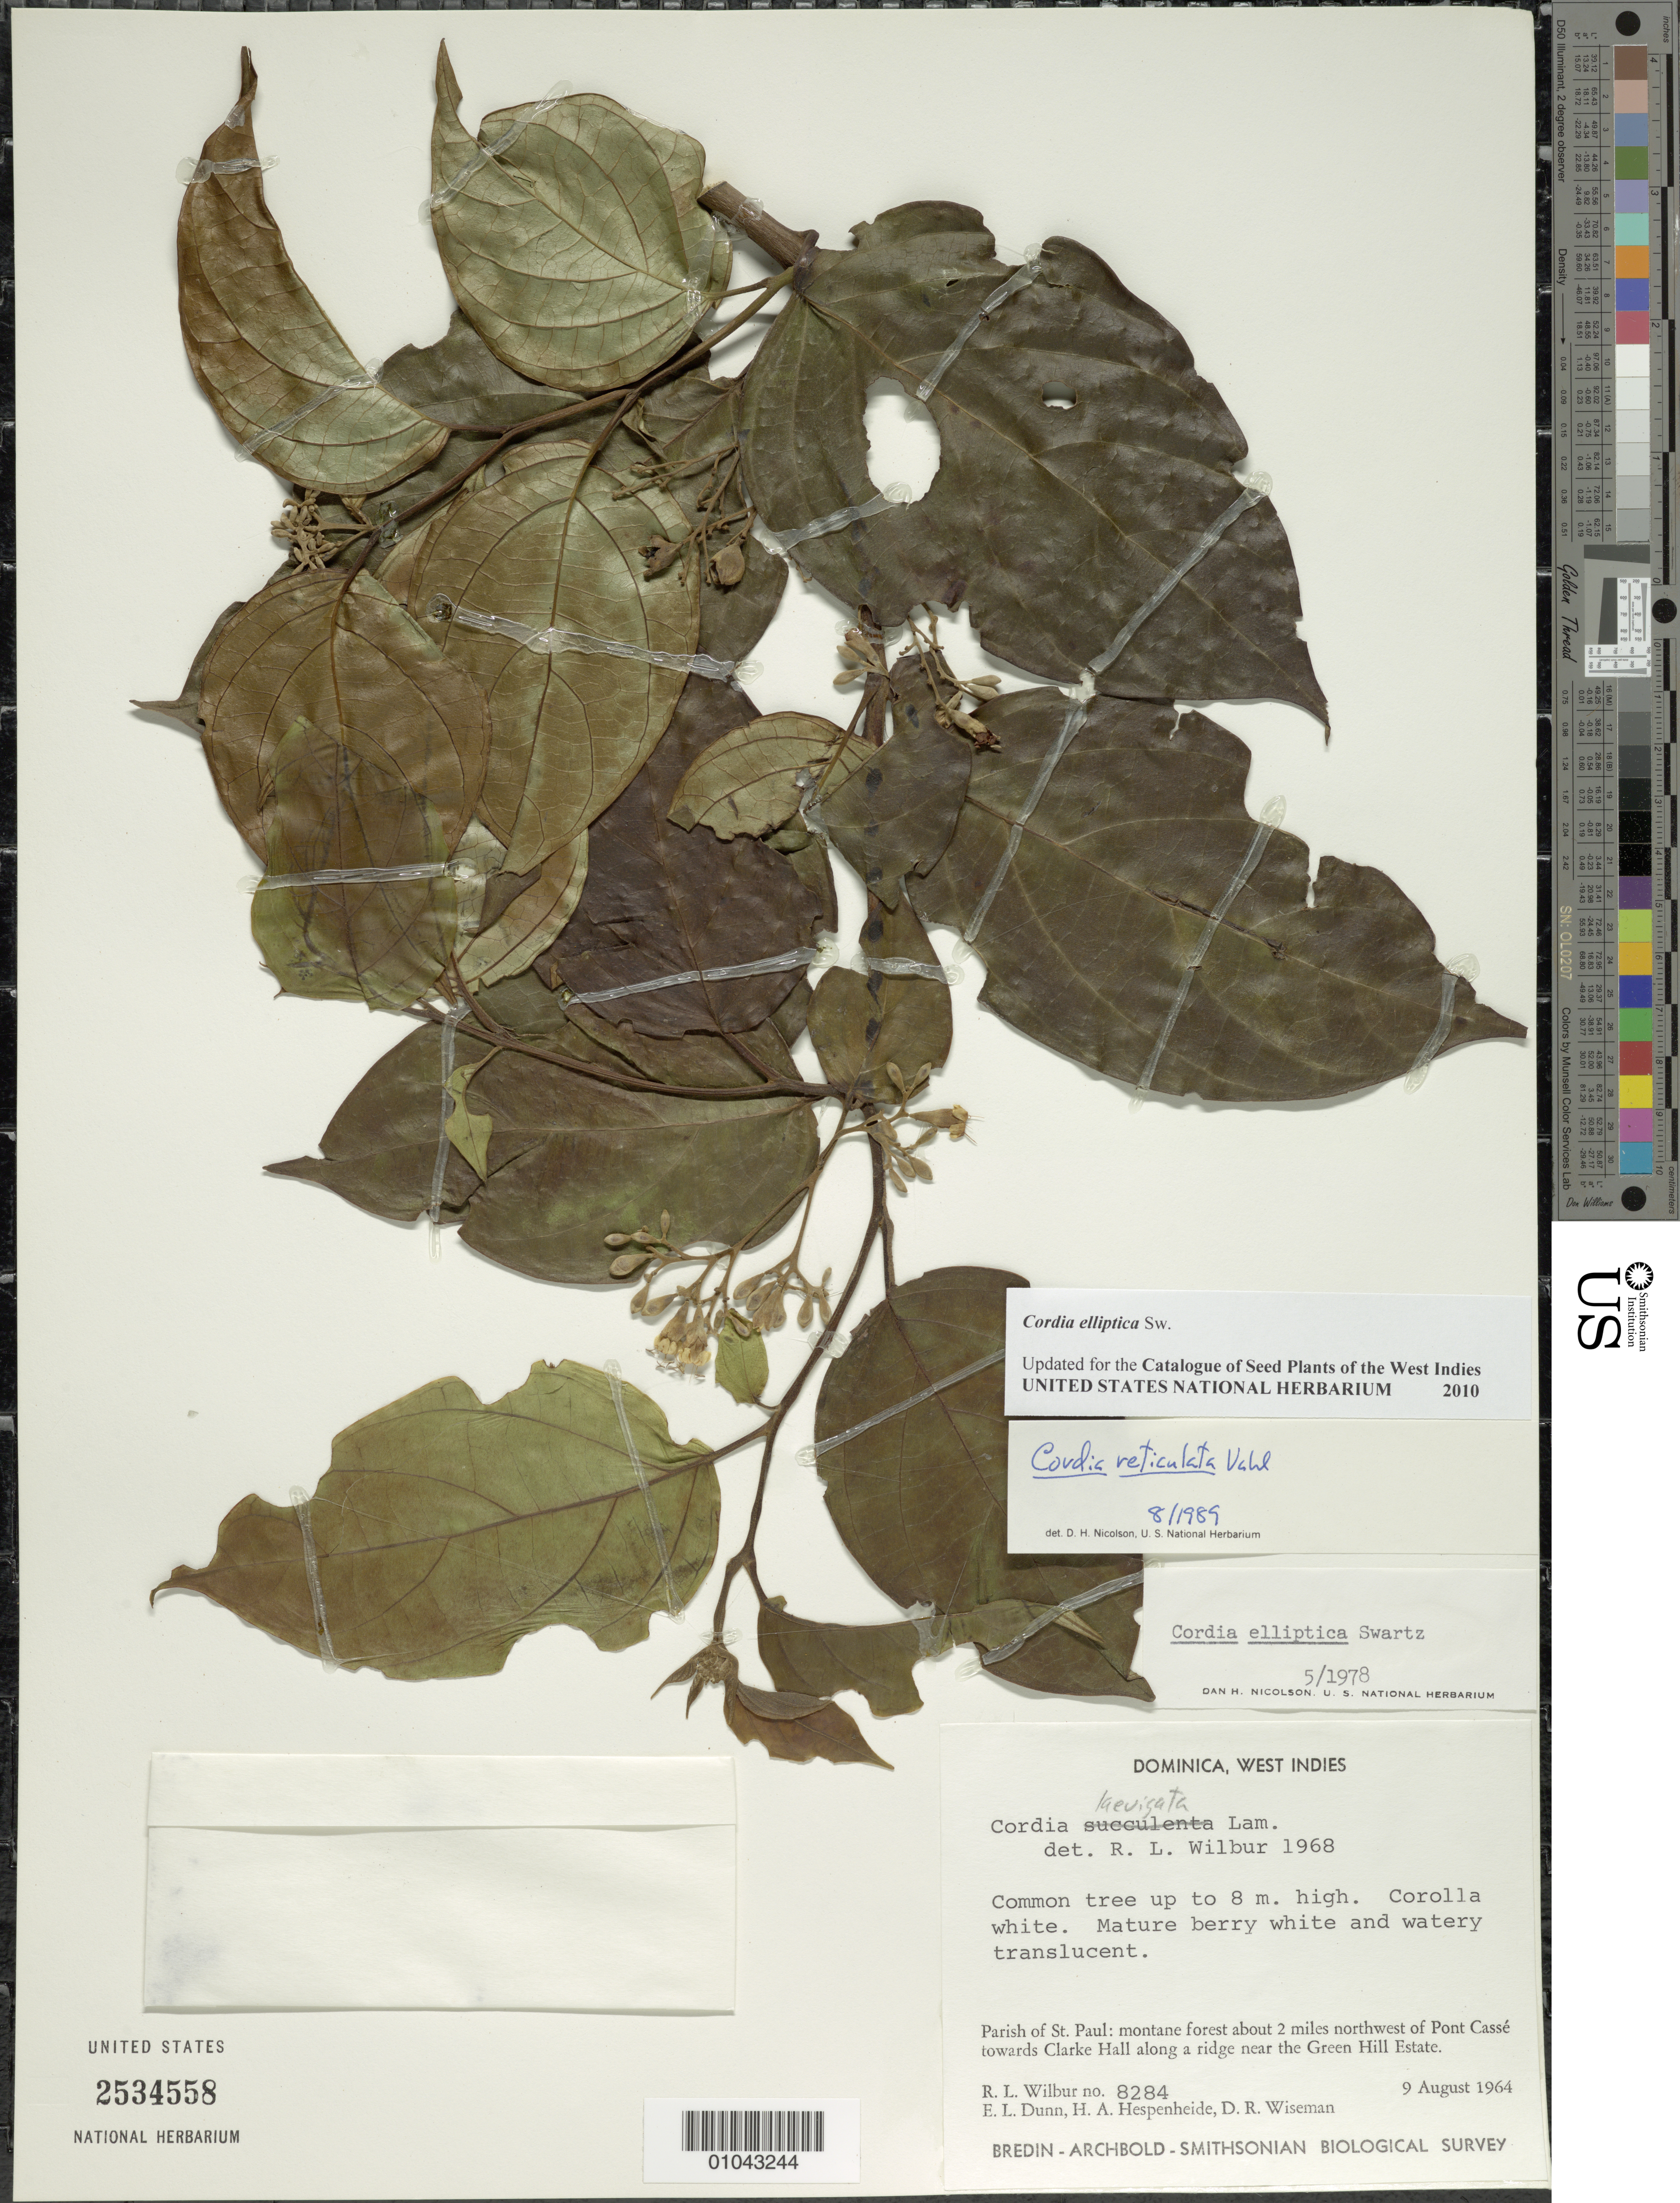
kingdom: Plantae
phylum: Tracheophyta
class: Magnoliopsida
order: Boraginales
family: Cordiaceae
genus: Cordia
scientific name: Cordia elliptica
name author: Sw.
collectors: R. L. Wilbur, E. Dunn, H. A. Hespenheide & D. R. Wiseman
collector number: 8284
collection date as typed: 09 Aug 1964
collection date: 1964-08-09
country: Dominica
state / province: St. Paul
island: Dominica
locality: Pont Cassé, about 2 miles NW of towards Clarke hall along ridge near Green Hill Estate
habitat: Montane forest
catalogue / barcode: US 2534558